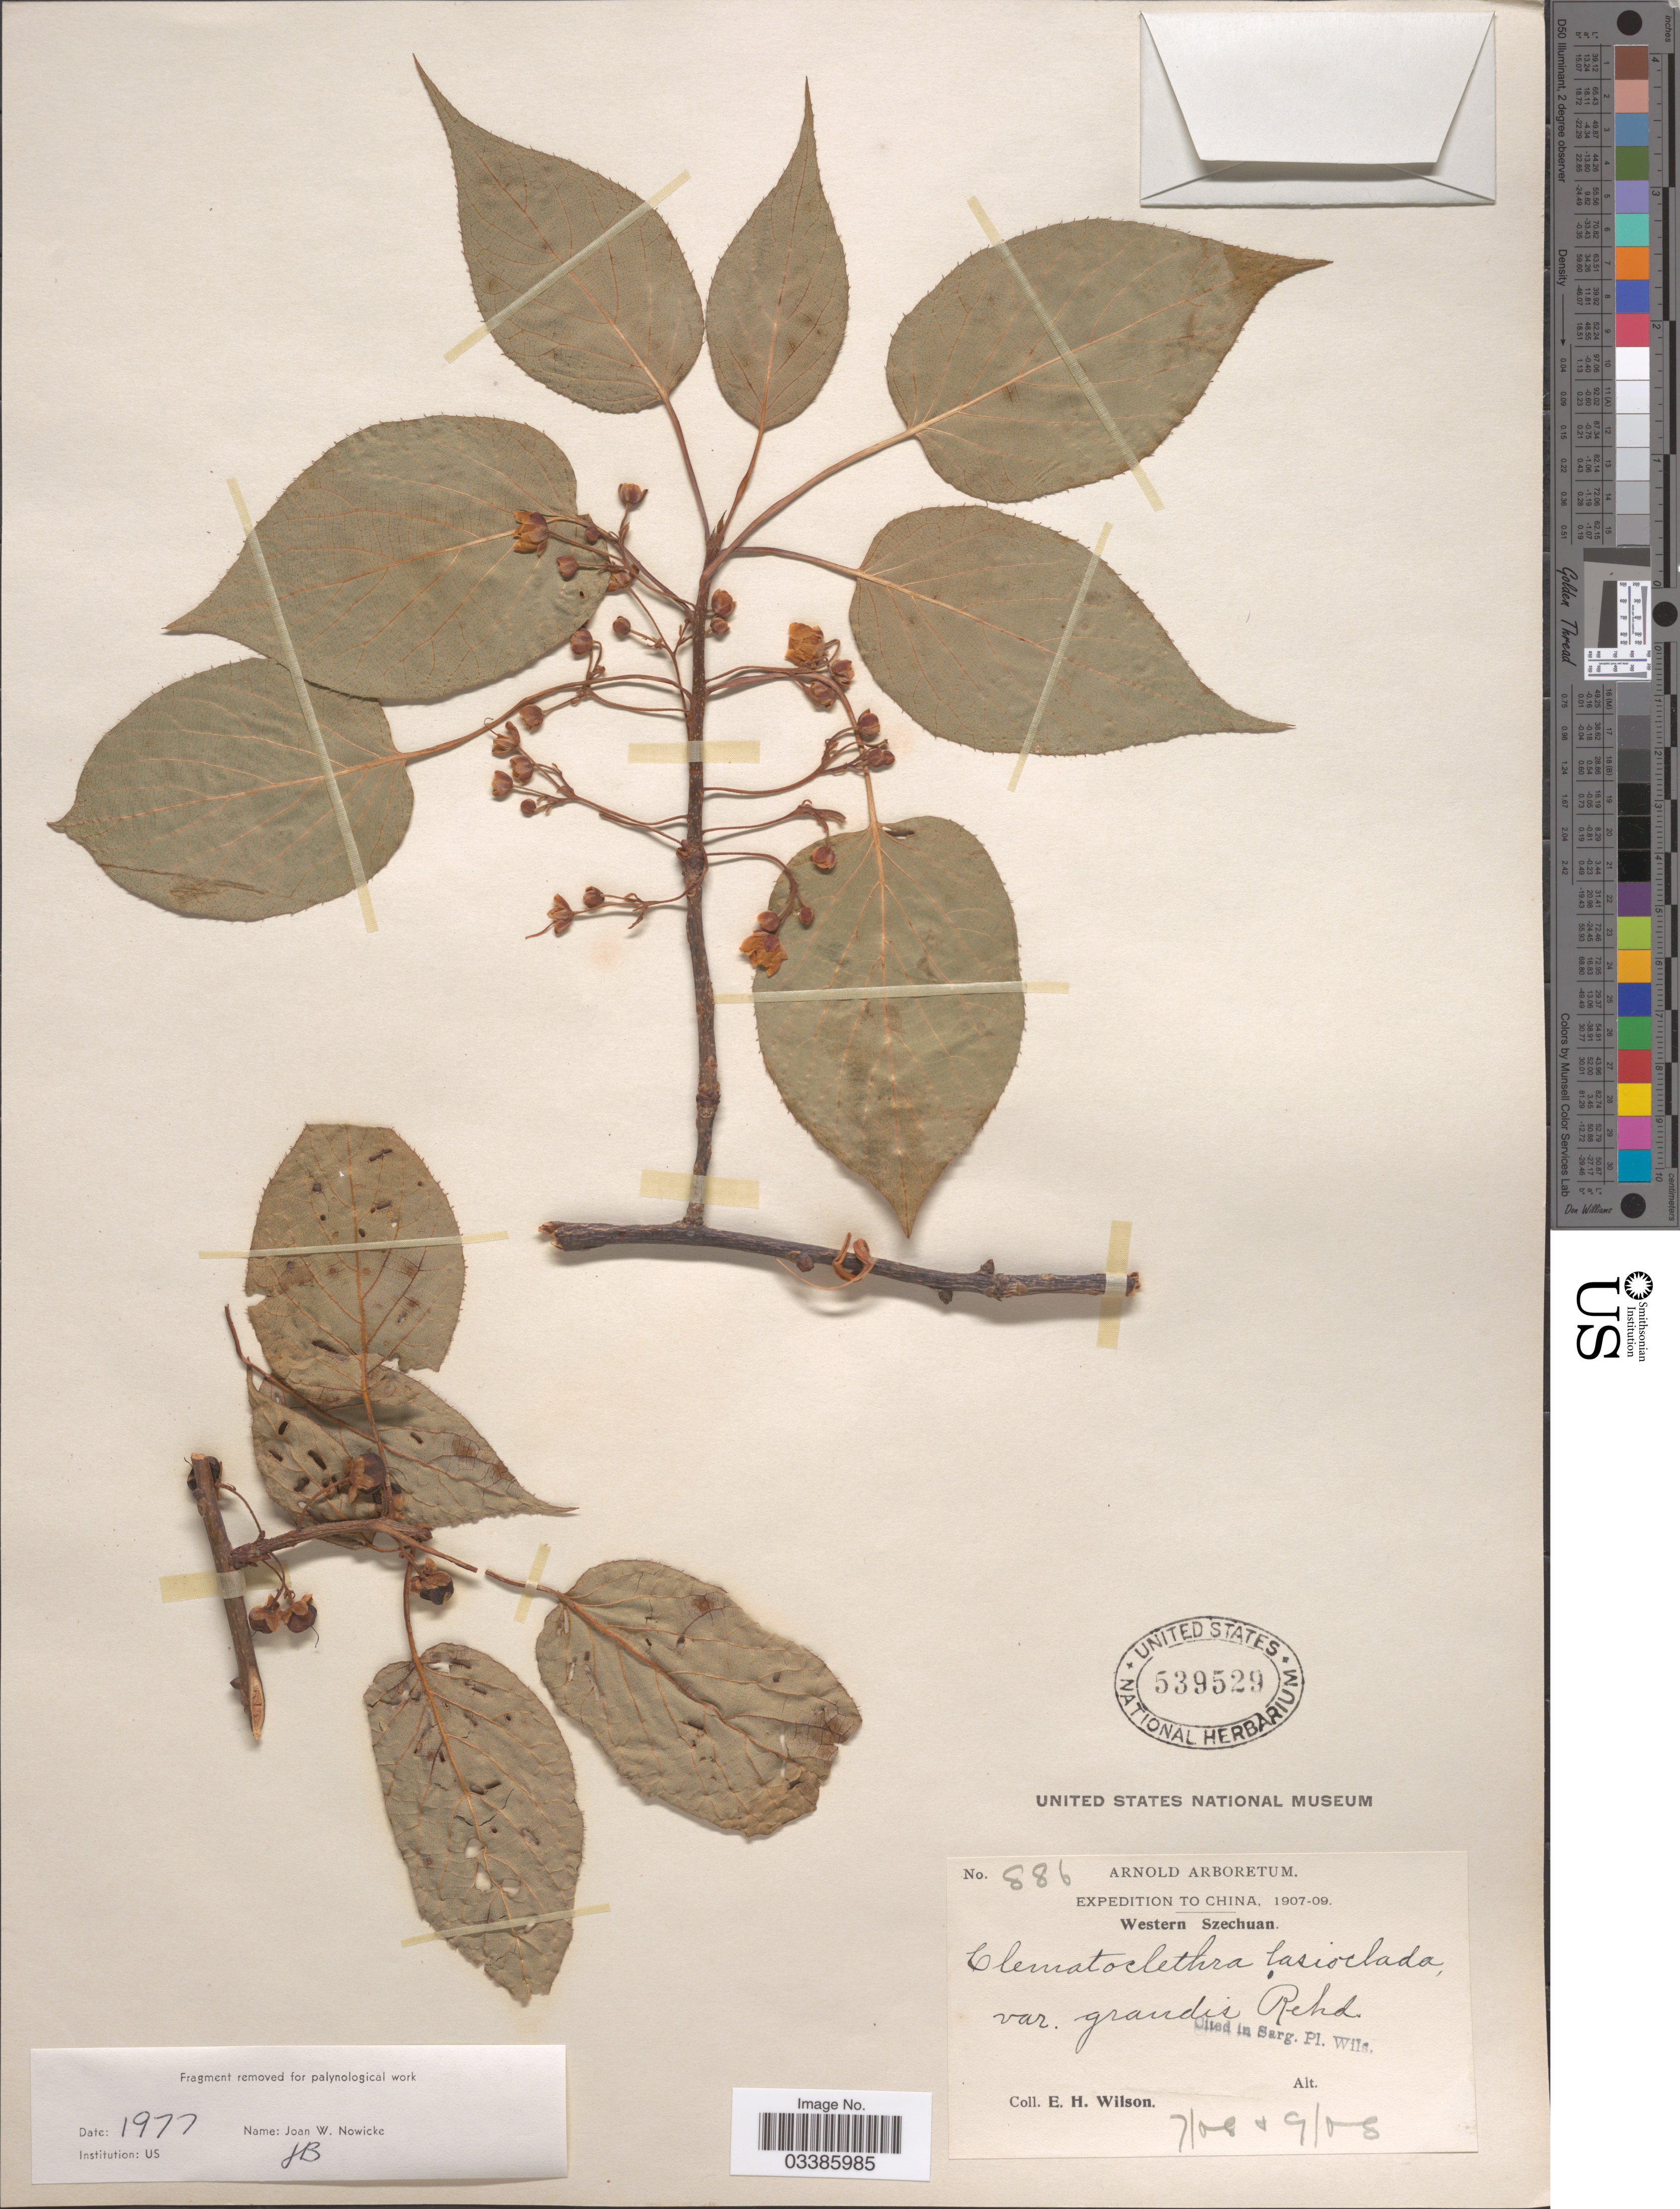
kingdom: Plantae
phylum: Tracheophyta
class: Magnoliopsida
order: Ericales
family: Actinidiaceae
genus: Clematoclethra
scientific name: Clematoclethra lasioclada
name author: Maxim.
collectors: E. Wilson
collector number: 886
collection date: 1908-07/1908-09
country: China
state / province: Sichuan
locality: Western Szechuan.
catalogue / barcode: US 539529